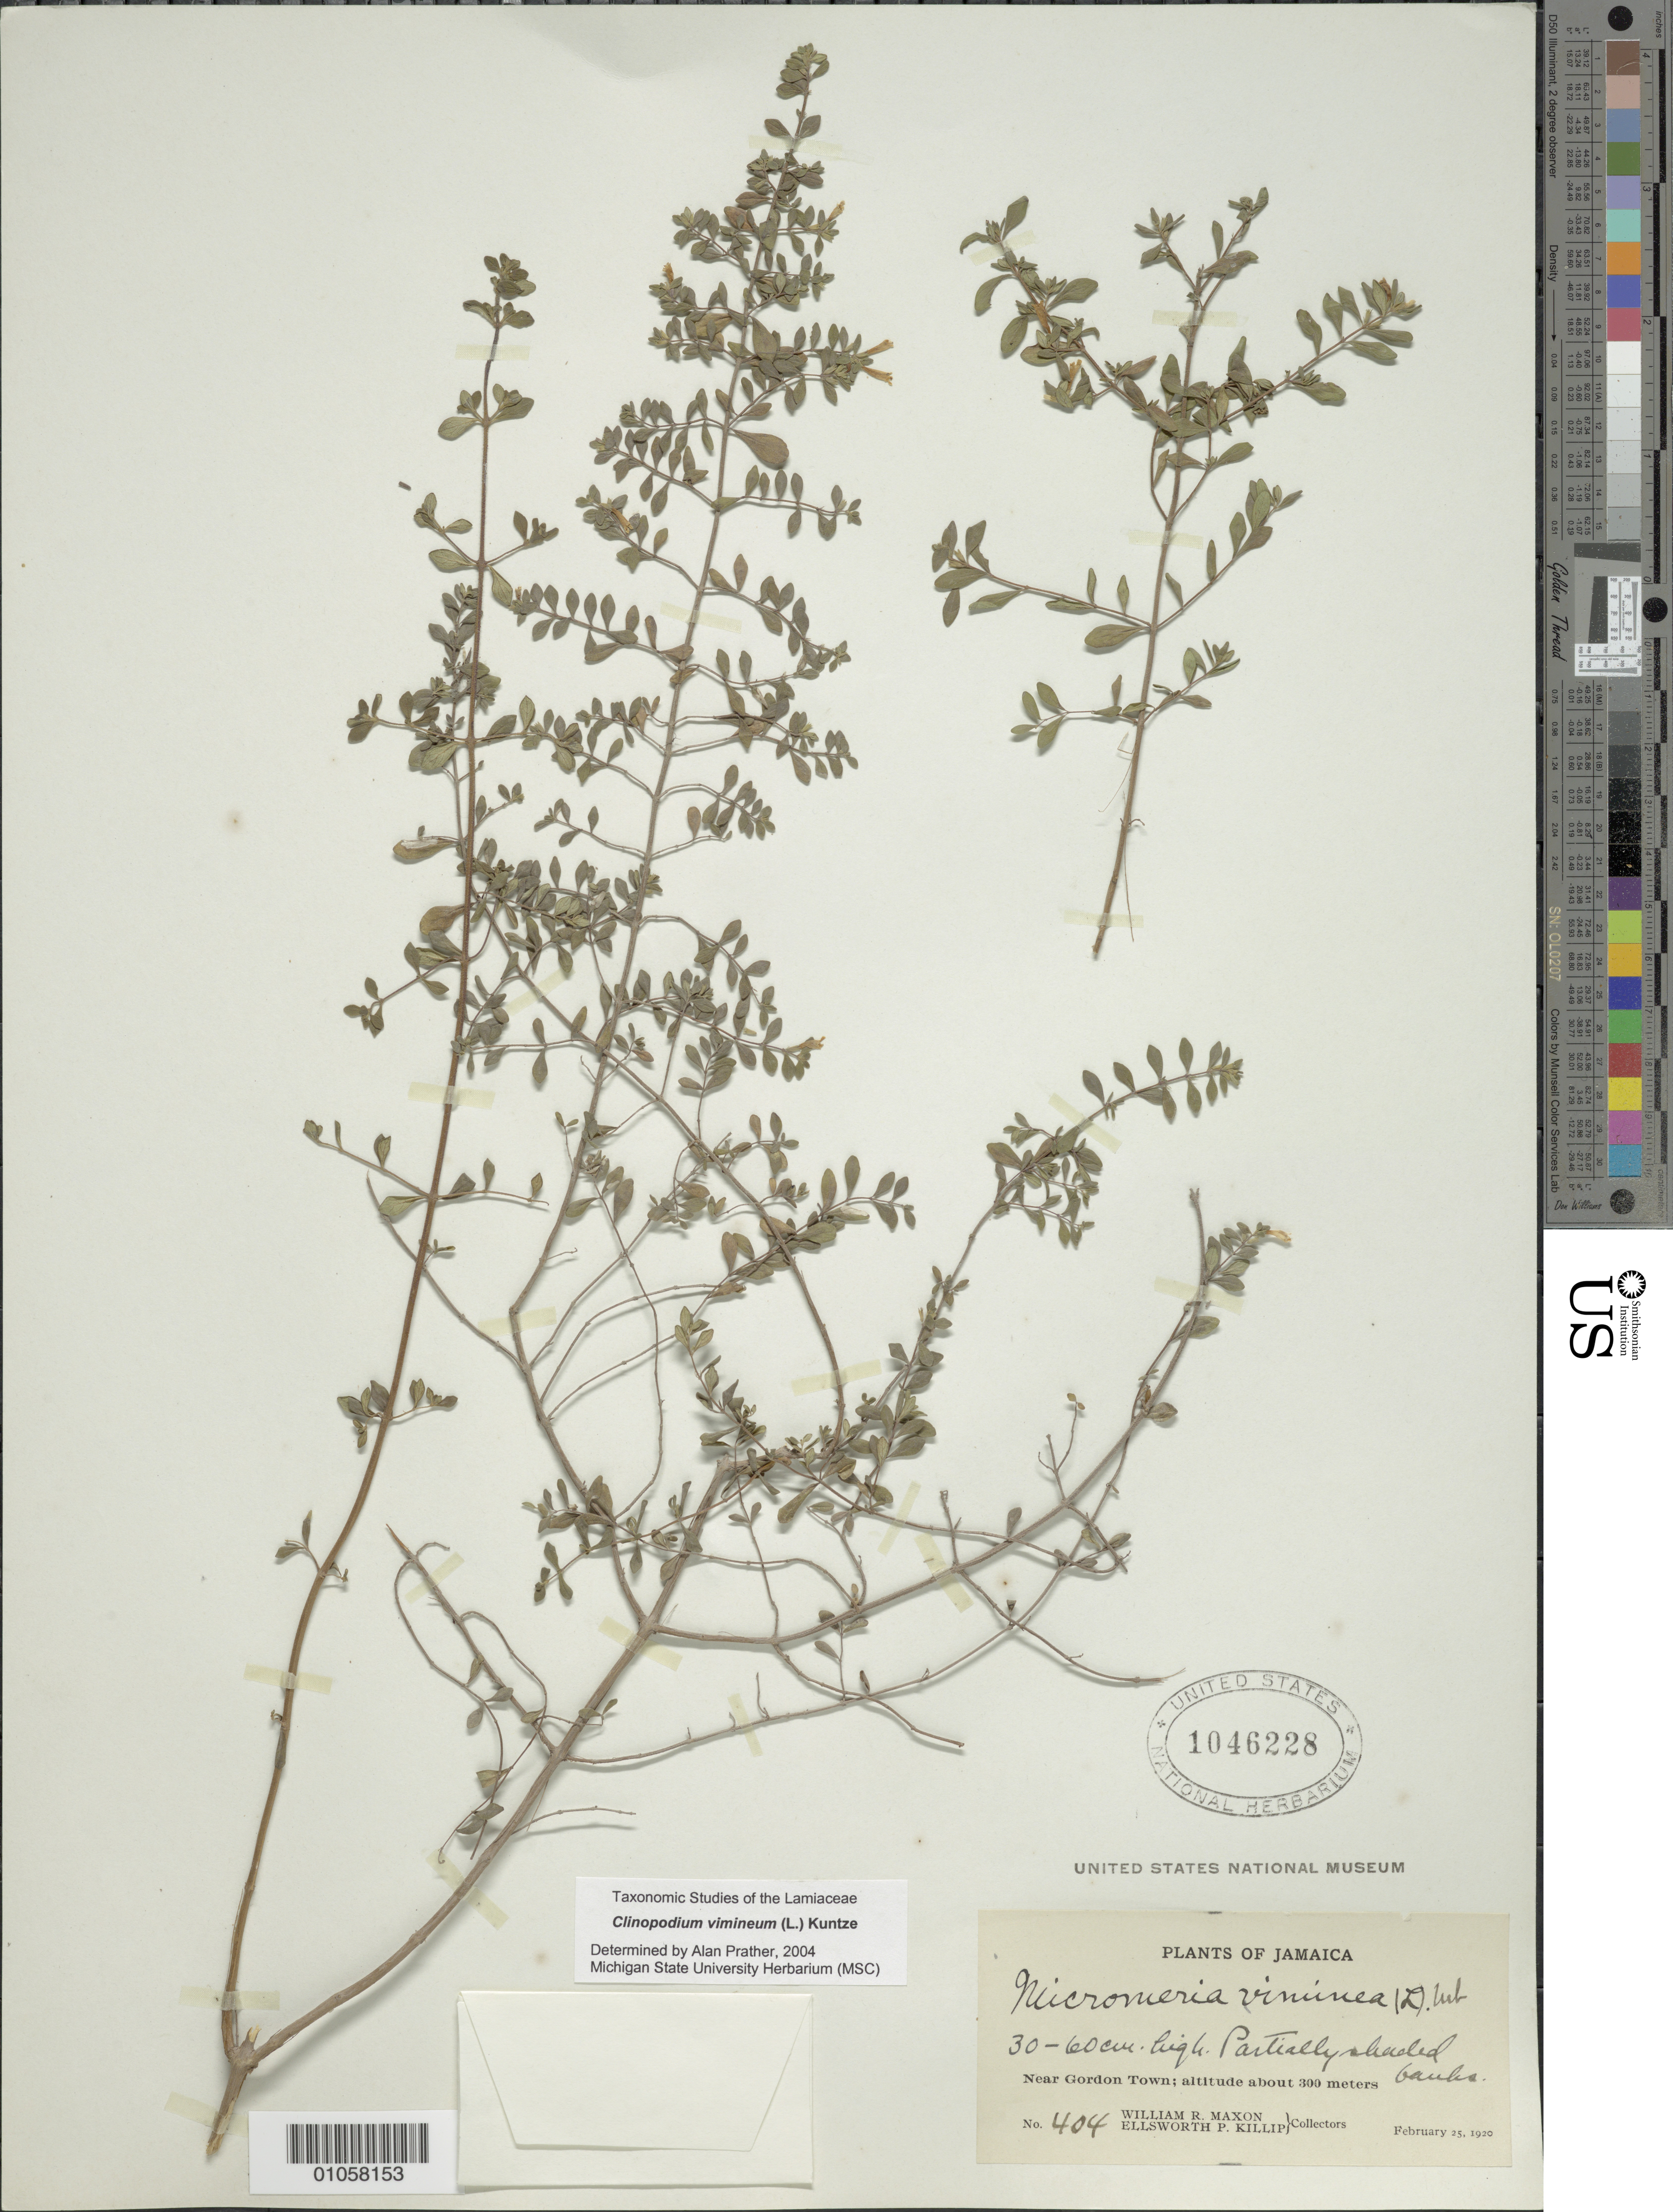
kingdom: Plantae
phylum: Tracheophyta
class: Magnoliopsida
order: Lamiales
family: Lamiaceae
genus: Clinopodium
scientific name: Clinopodium vimineum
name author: (L.) Kuntze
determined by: Prather, L. A.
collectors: W. R. Maxon & E. P. Killip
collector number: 404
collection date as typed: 25 Feb 1920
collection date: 1920-02-25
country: Jamaica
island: Jamaica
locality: Near Gordon Town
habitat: Partially shaded banks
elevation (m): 300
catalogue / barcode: US 1046228